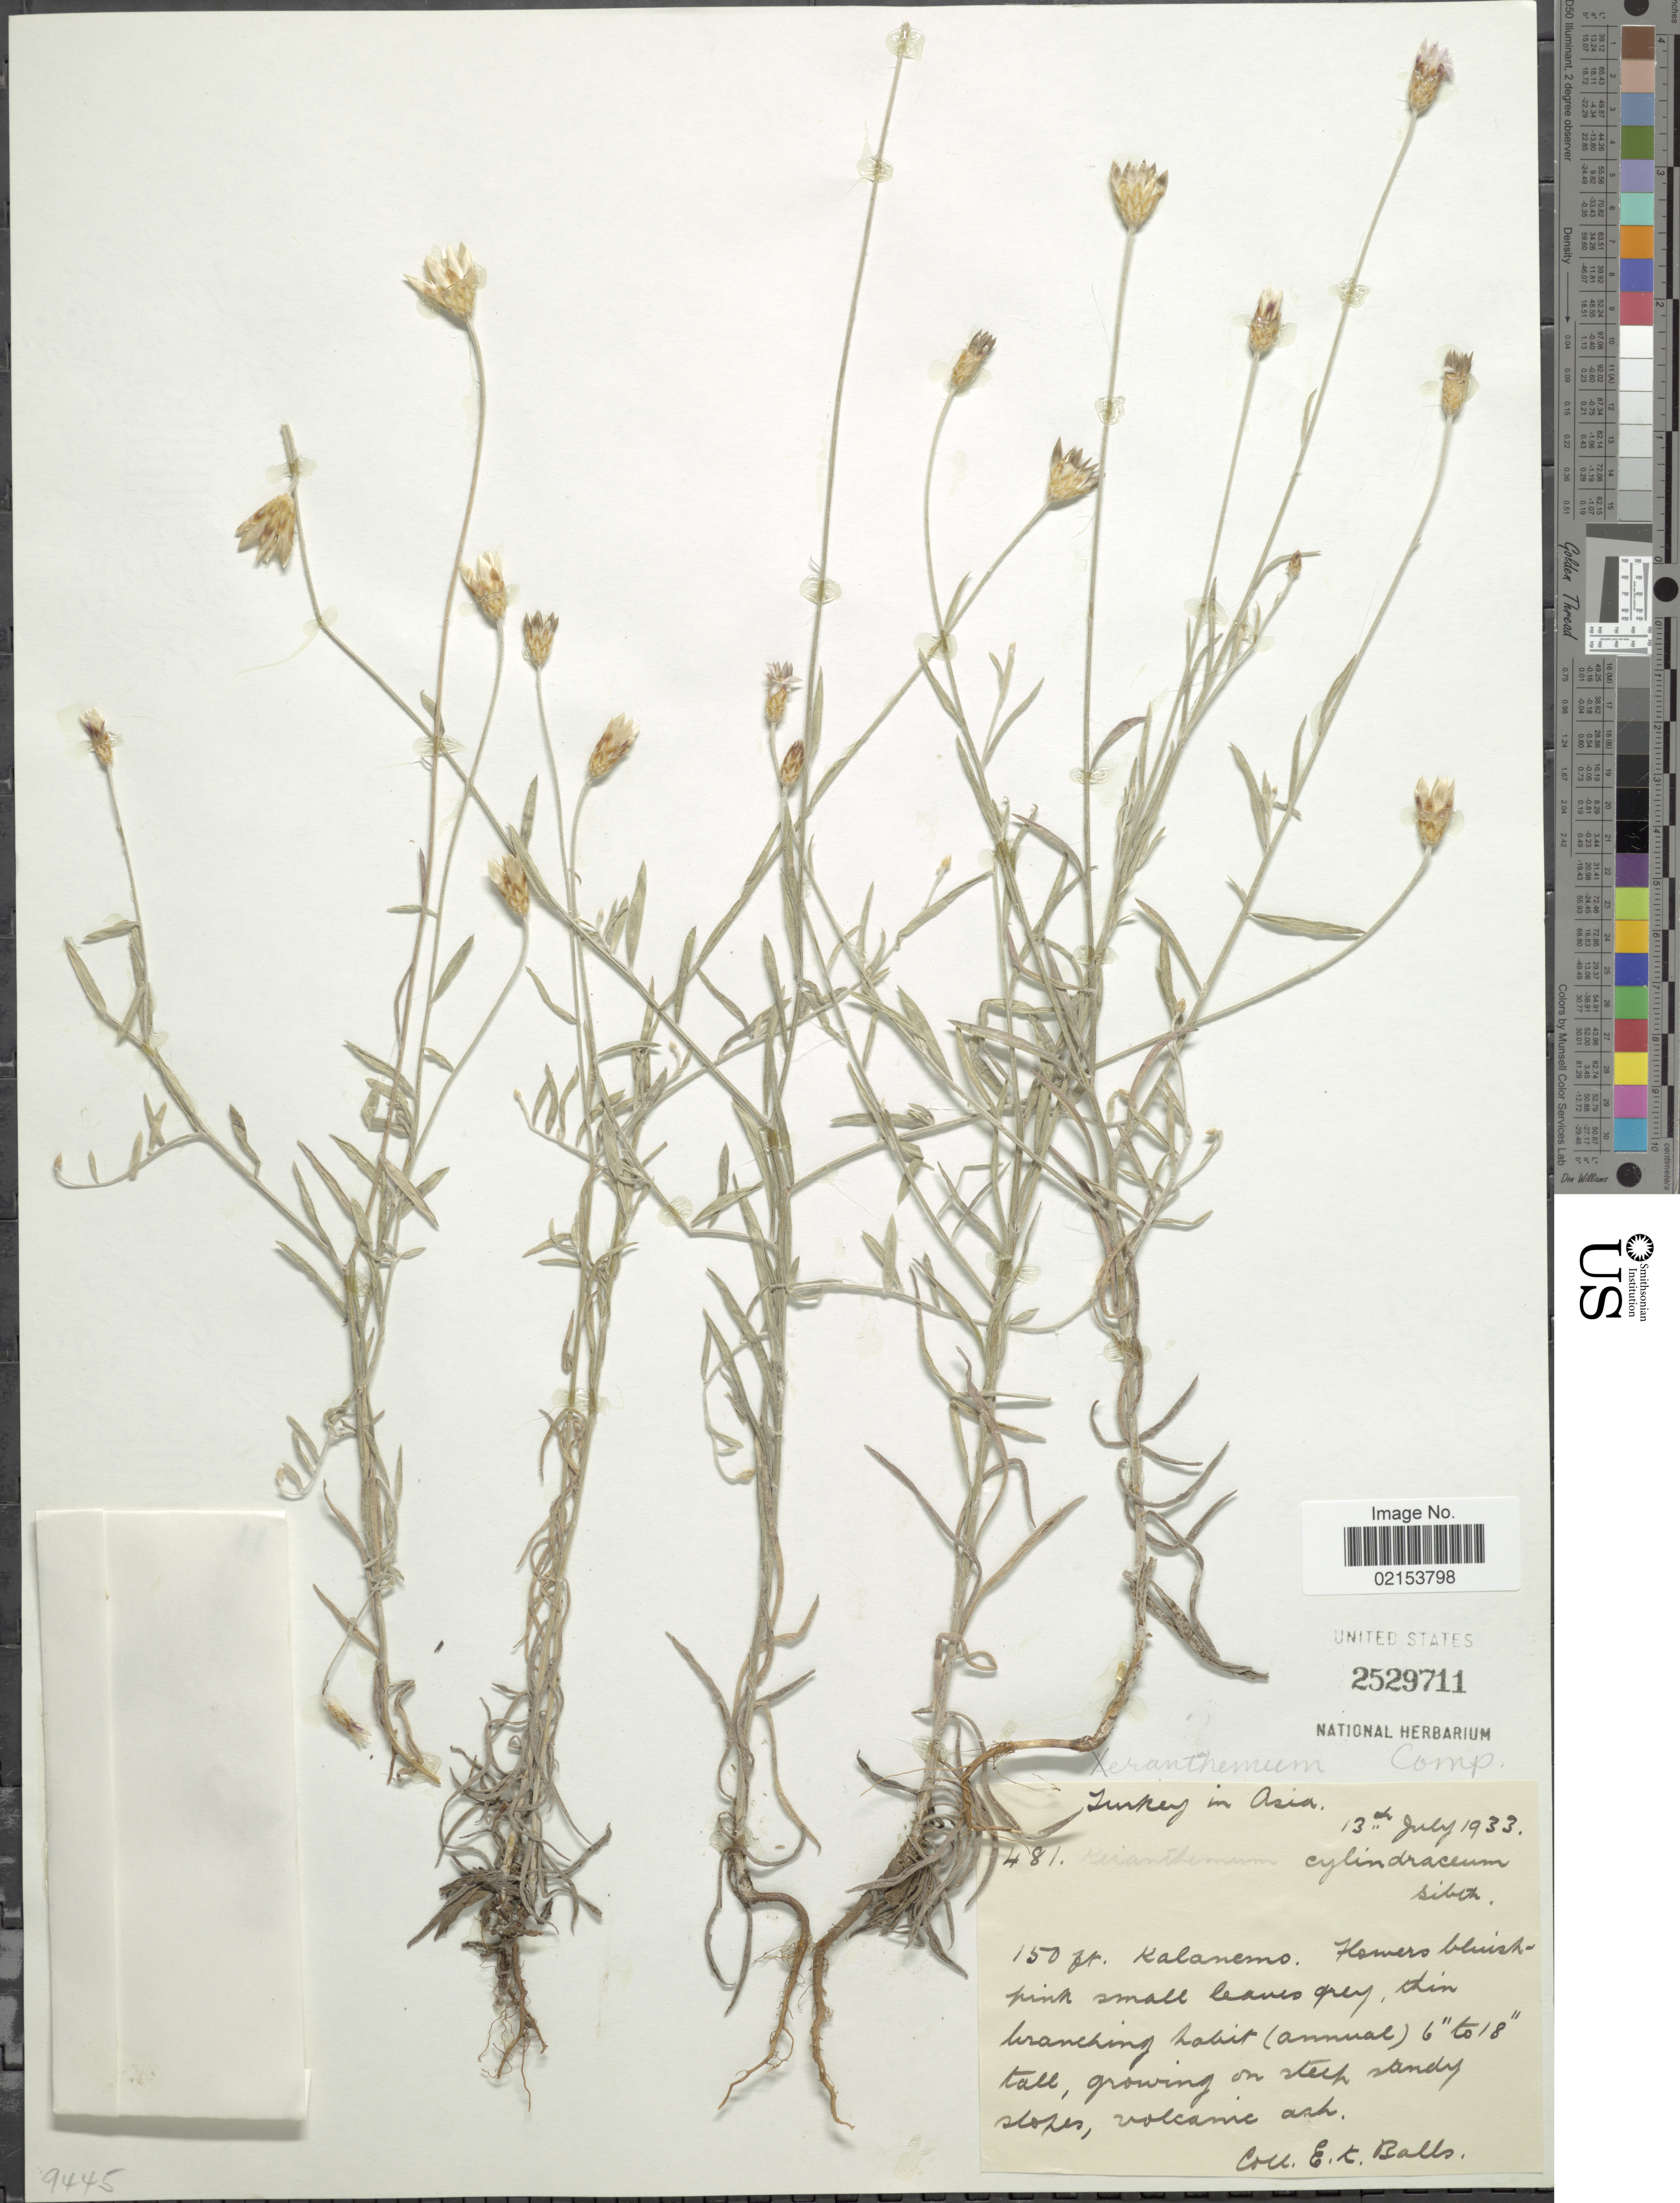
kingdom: Plantae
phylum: Tracheophyta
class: Magnoliopsida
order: Asterales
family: Asteraceae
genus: Xeranthemum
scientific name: Xeranthemum cylindraceum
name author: Sm.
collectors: E. K. Balls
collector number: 481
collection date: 1933-07-13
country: Turkey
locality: Kalanemo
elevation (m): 46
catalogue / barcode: US 2529711